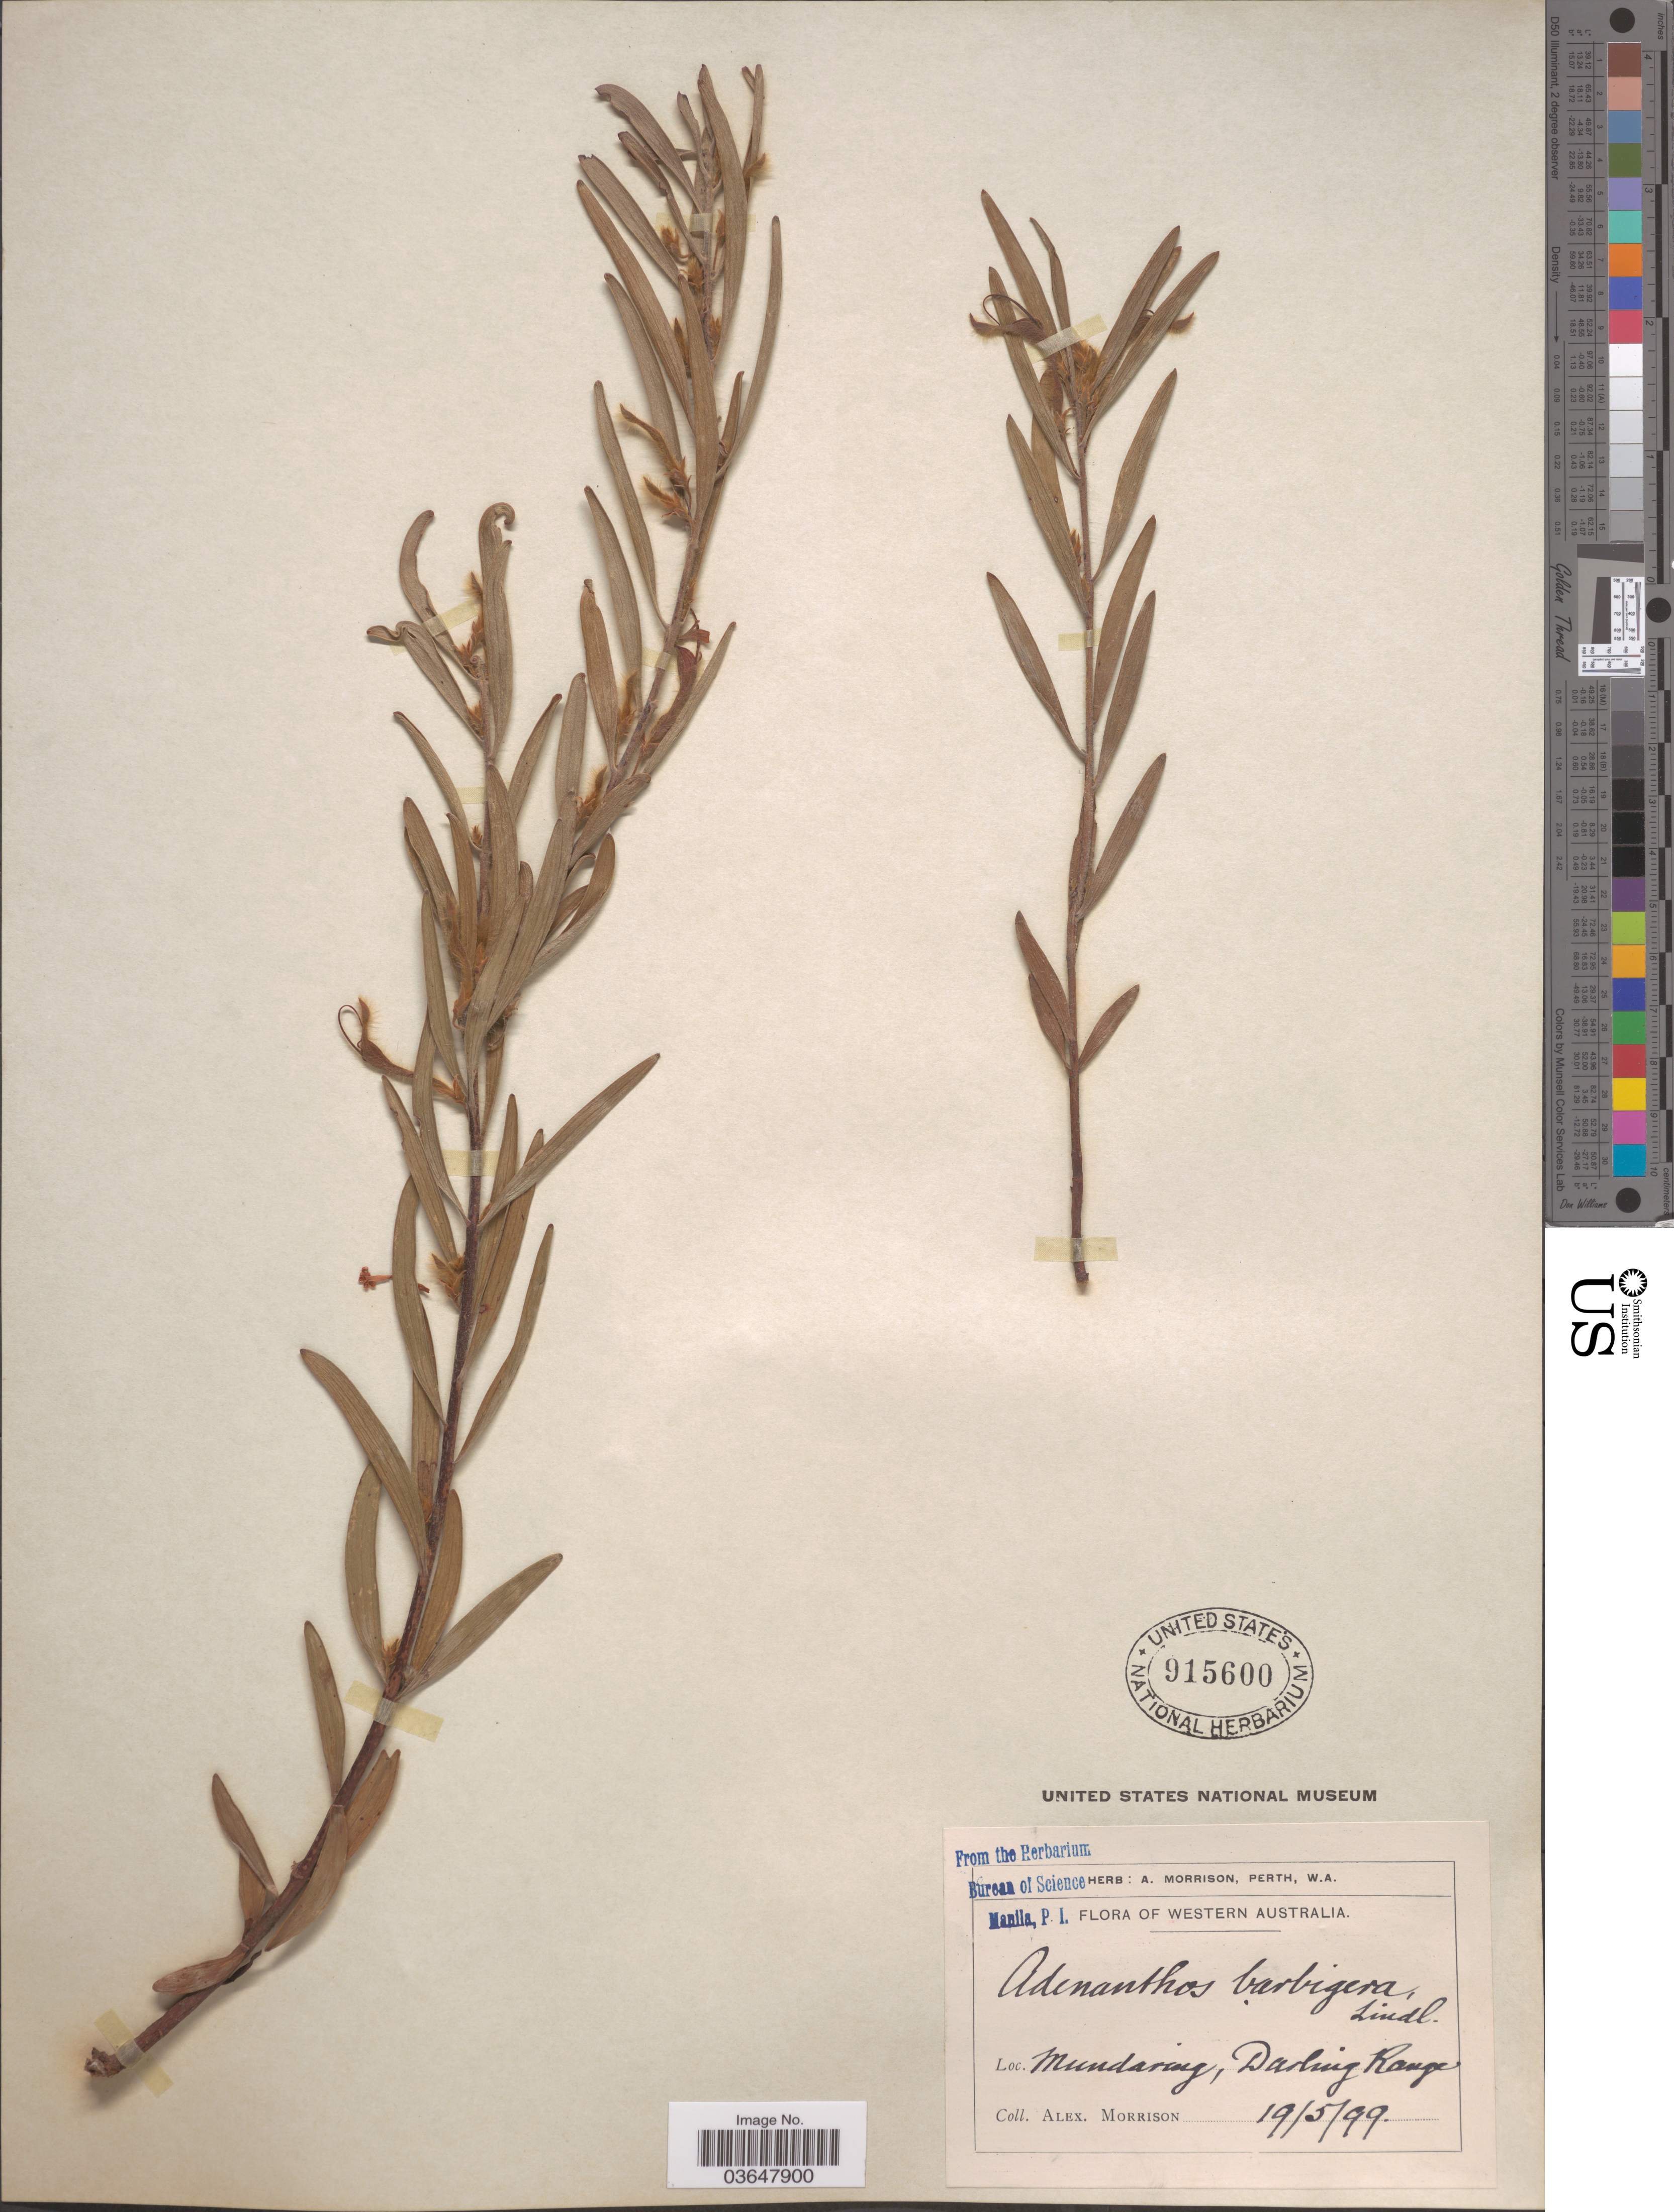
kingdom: Plantae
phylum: Tracheophyta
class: Magnoliopsida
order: Proteales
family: Proteaceae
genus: Adenanthos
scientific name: Adenanthos barbiger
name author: Lindl.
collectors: A. Morrison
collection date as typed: Transcribed d/m/y: 19/5/99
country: Australia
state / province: Western Australia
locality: Mundaring, Darling Range.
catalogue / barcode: US 915600